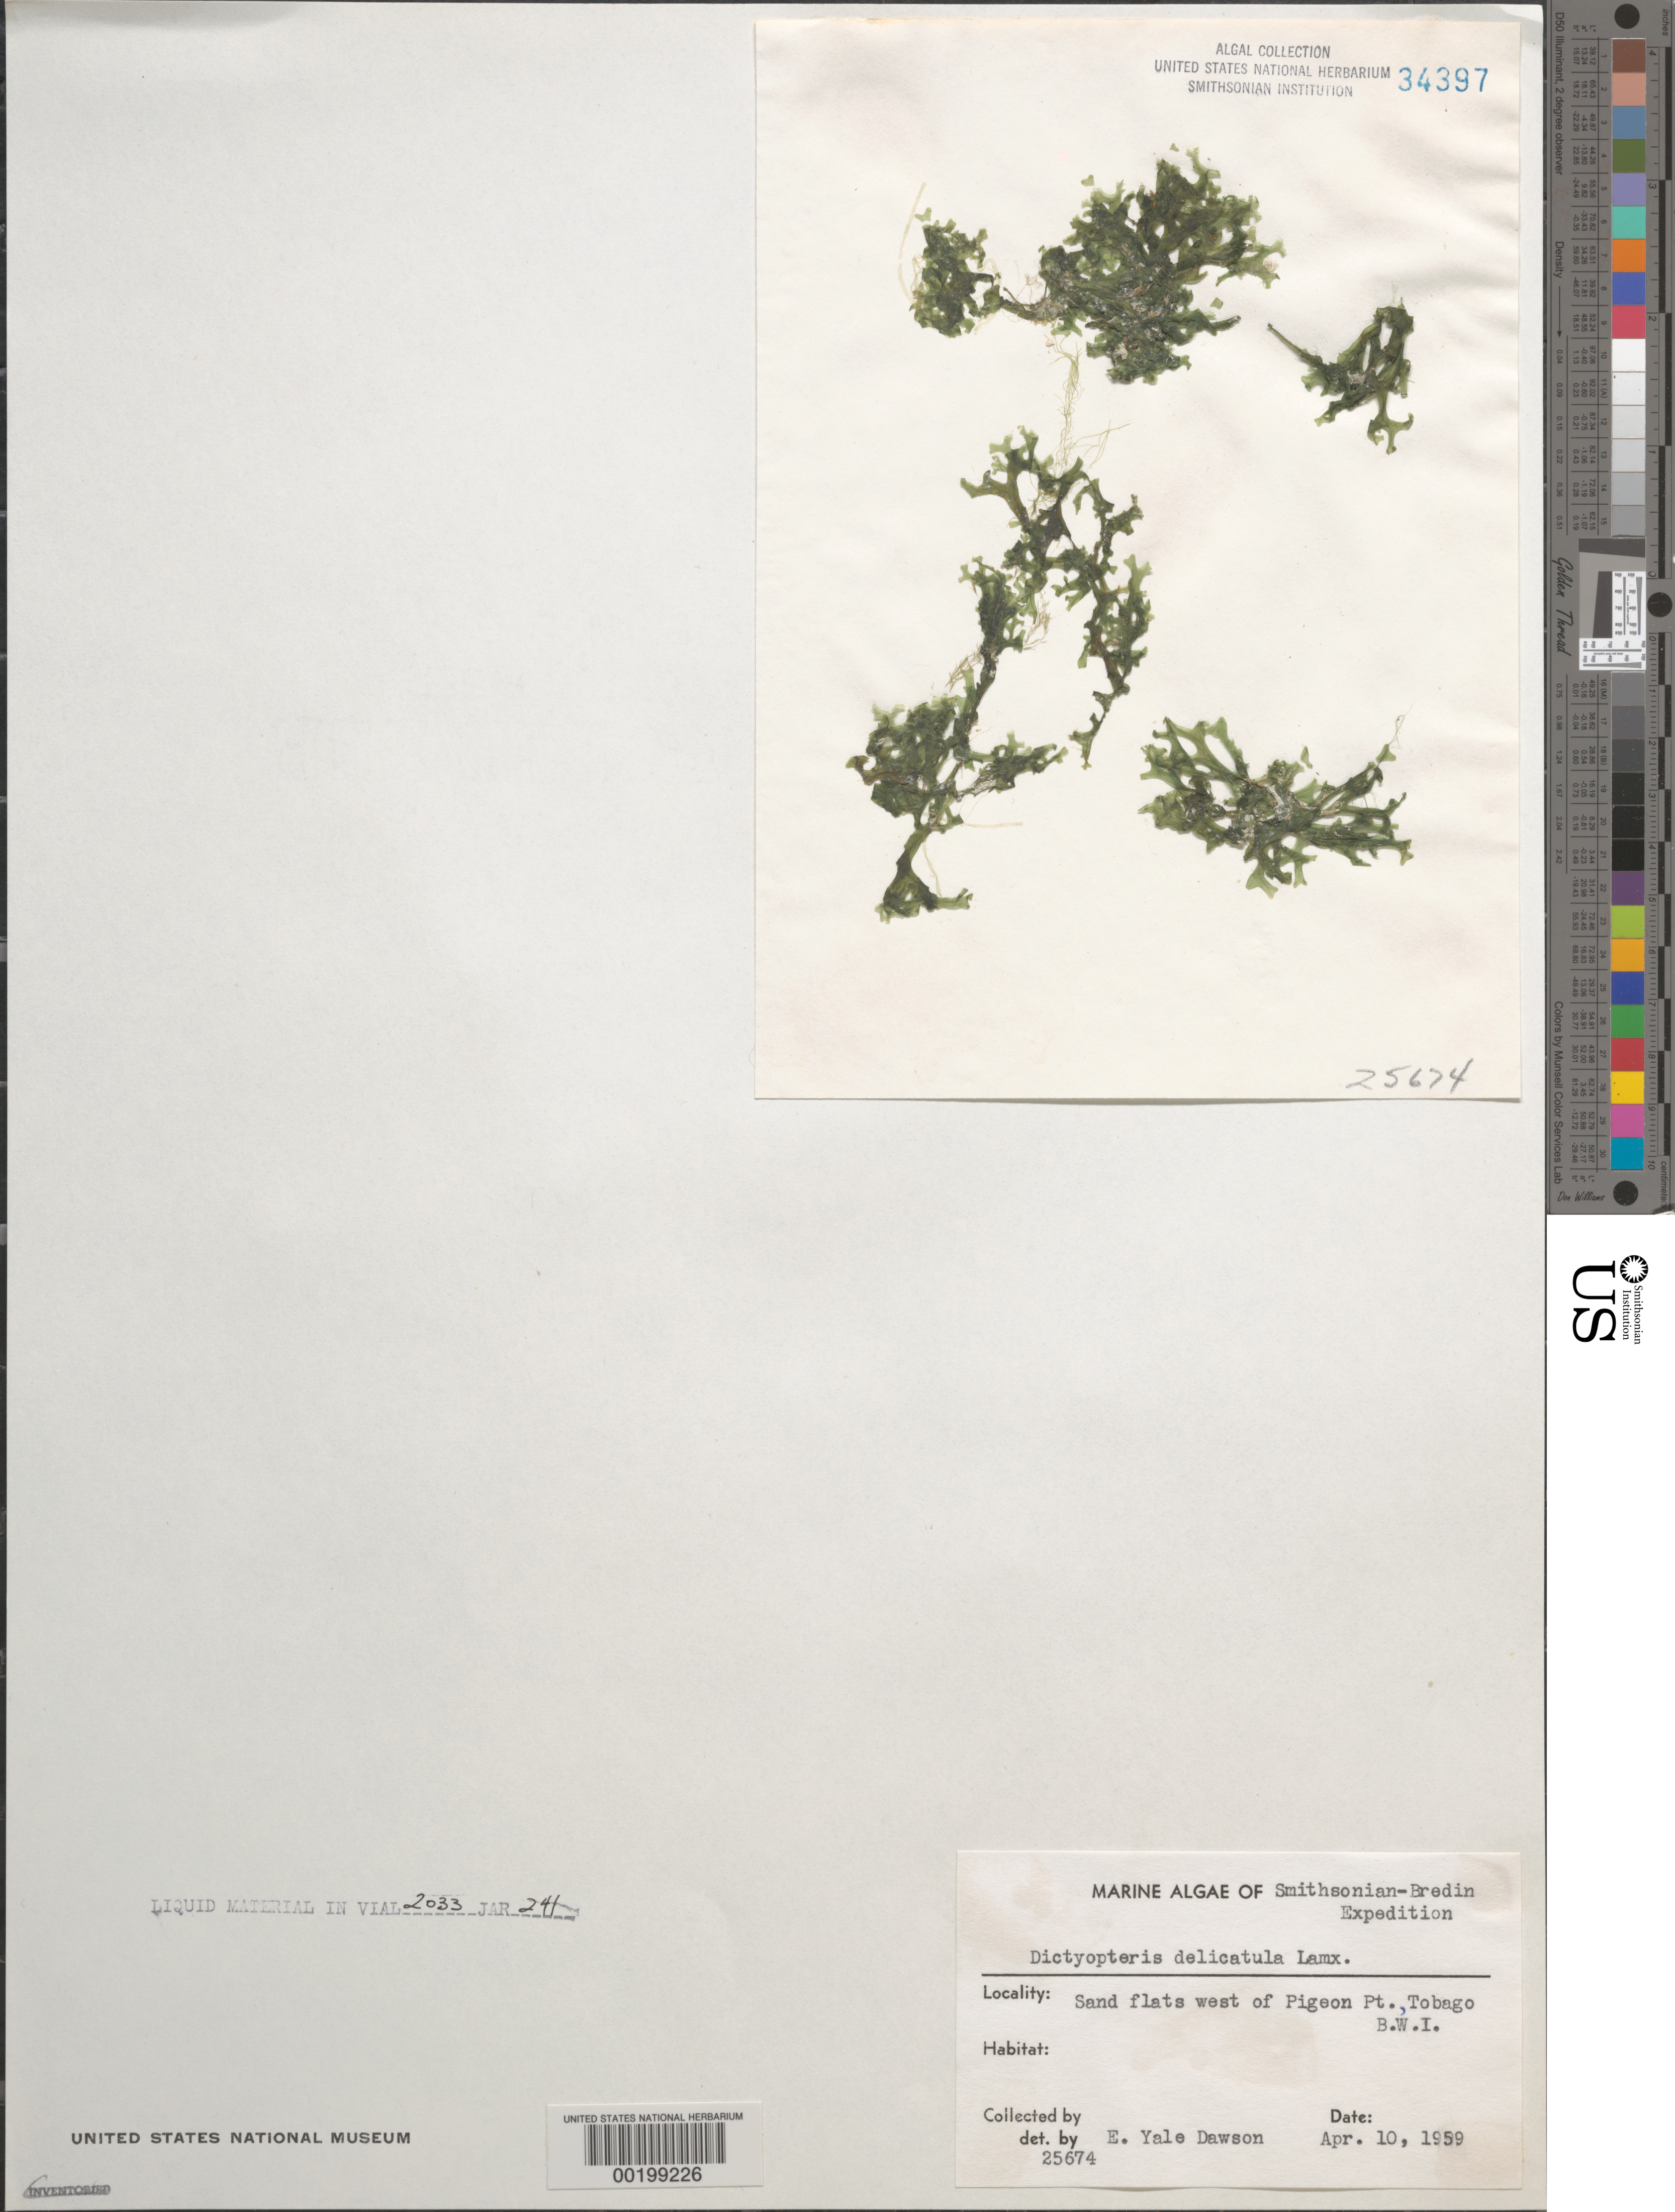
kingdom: Chromista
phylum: Ochrophyta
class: Phaeophyceae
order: Dictyotales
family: Dictyotaceae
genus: Dictyopteris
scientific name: Dictyopteris delicatula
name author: J.V.Lamouroux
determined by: Dawson, E. Y.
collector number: EYD 25674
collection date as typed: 10 Apr 1959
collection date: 1959-04-10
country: Trinidad and Tobago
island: Tobago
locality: West of Pigeon Point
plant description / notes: Smithsonian-Bredin Expedition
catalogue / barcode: US 34397